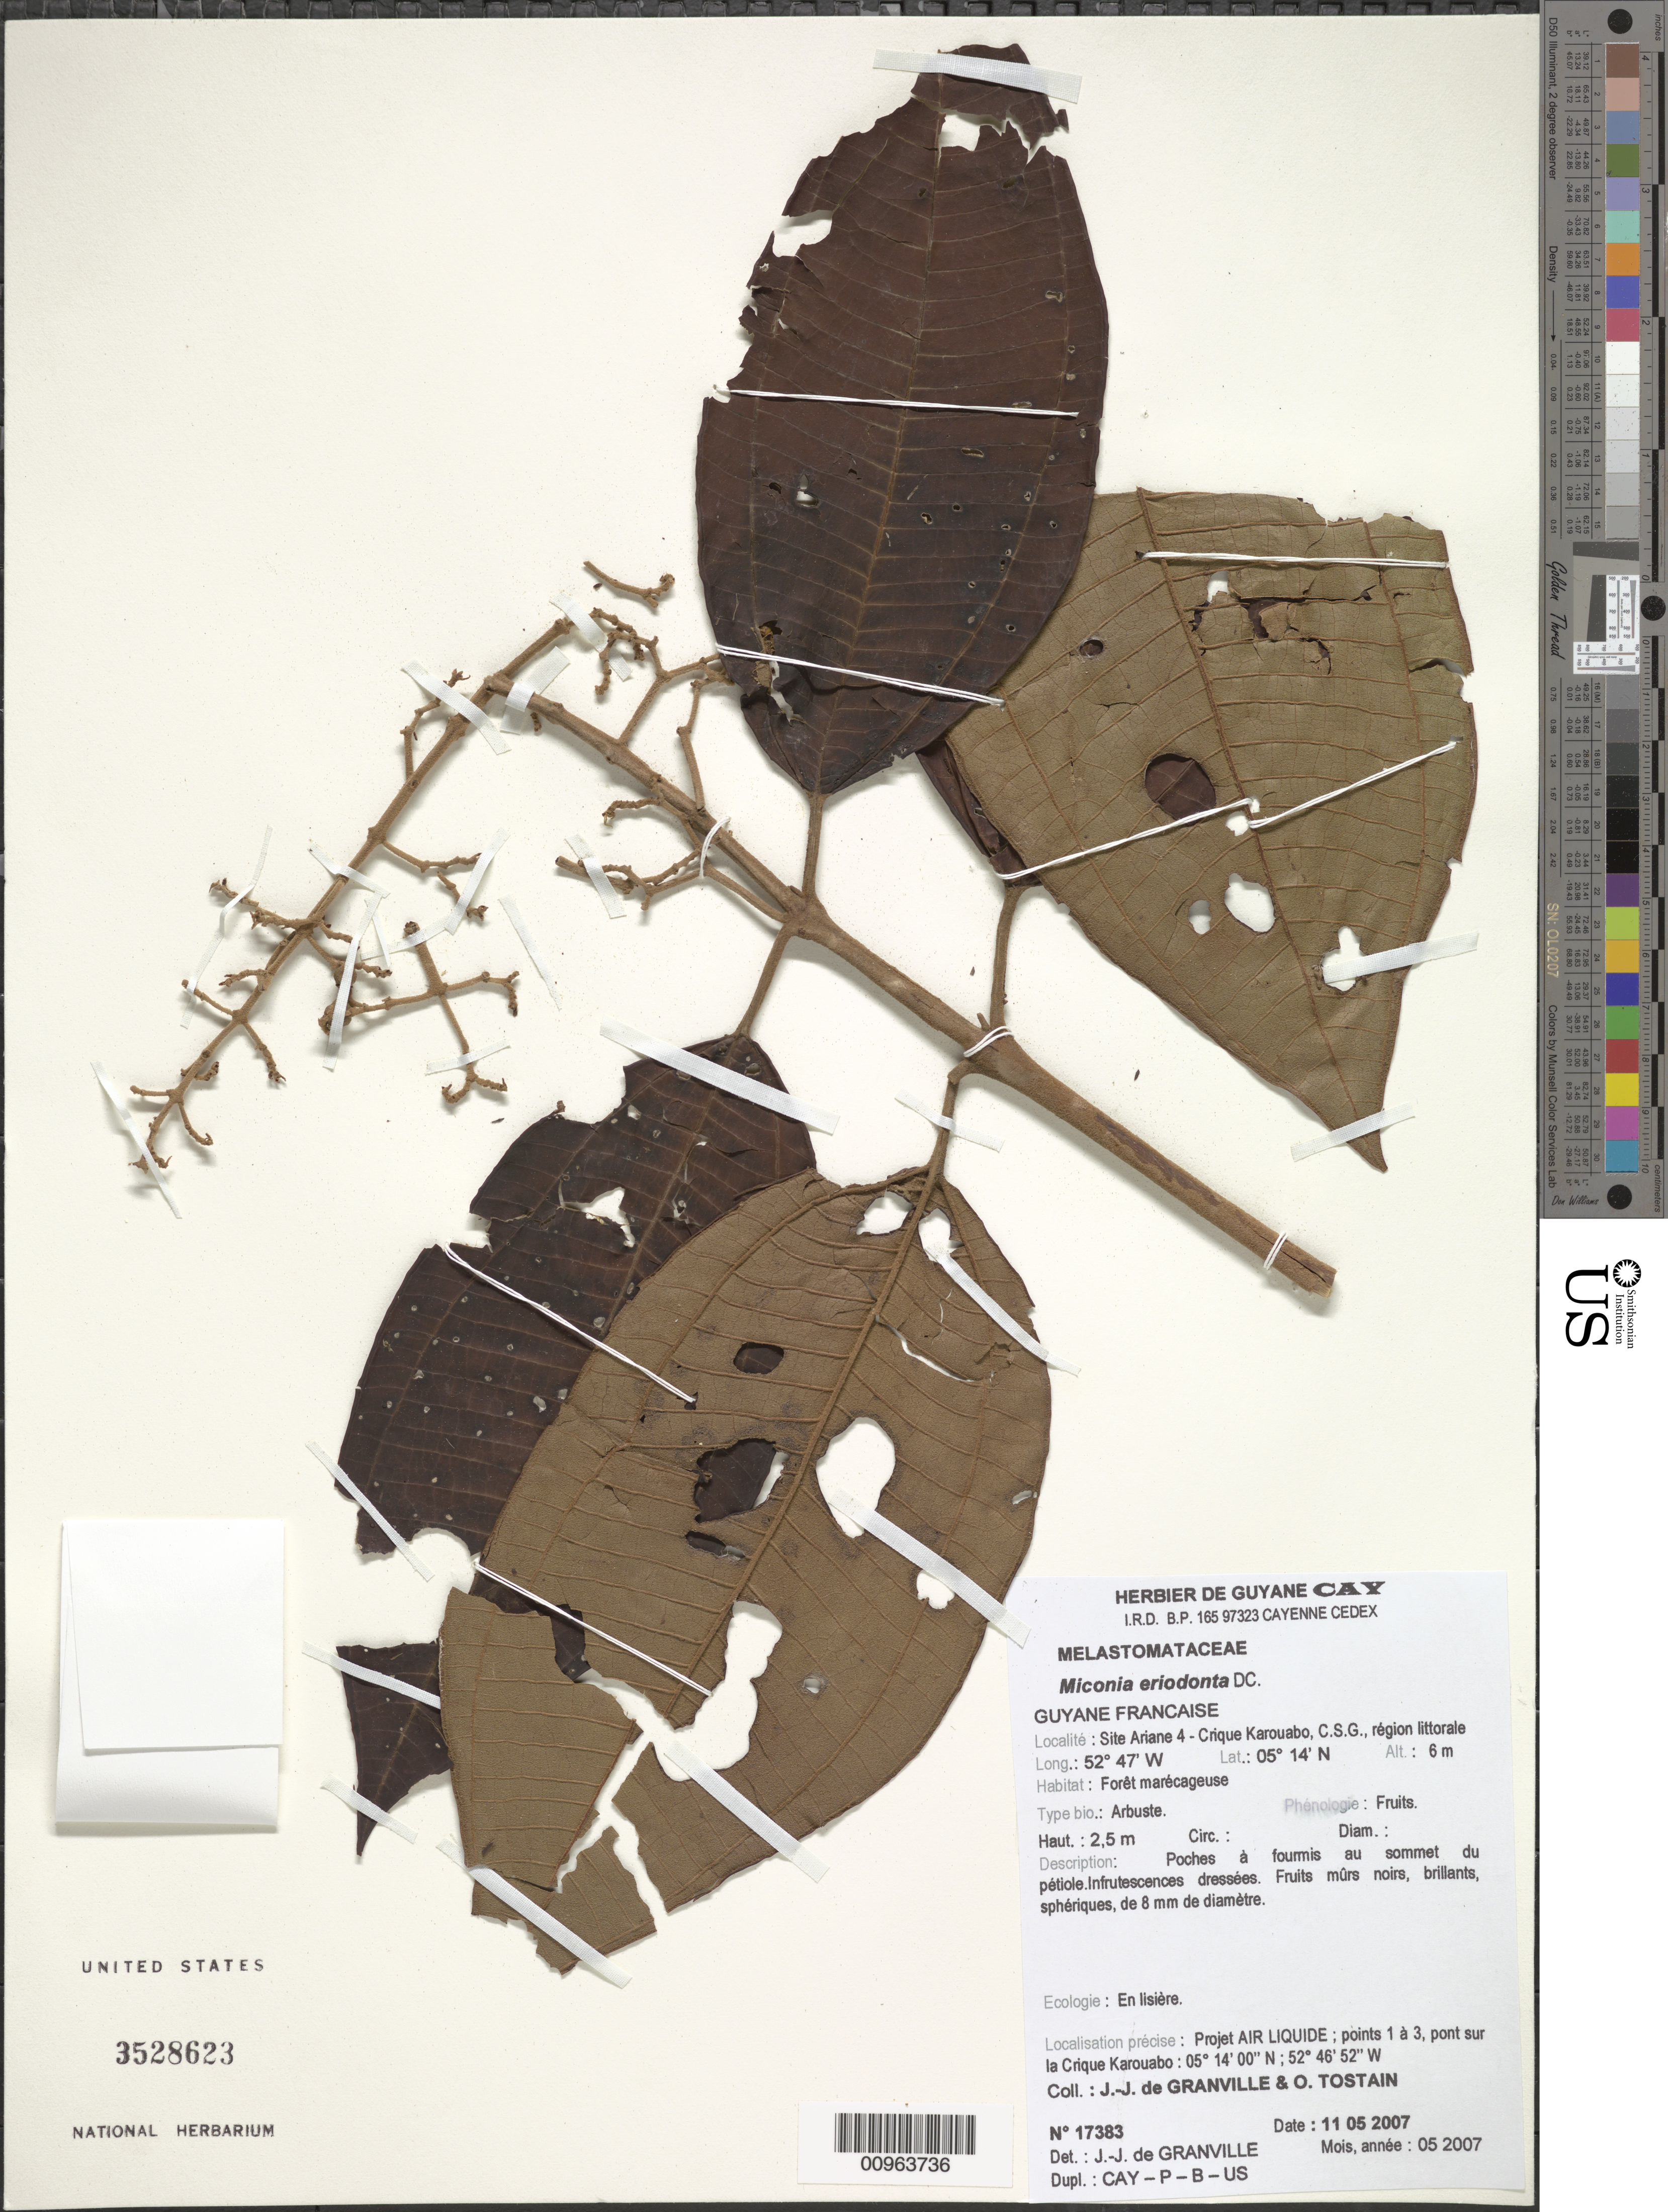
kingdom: Plantae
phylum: Tracheophyta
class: Magnoliopsida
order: Myrtales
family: Melastomataceae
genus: Miconia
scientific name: Miconia eriodonta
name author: DC.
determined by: Granville, J. J. de, (CAY), Institut de Recherche pour le Developpement (IRD) (FRENCH GUIANA)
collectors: J.-J. de Granville & O. Tostain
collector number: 17383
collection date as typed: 11-May-07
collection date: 2007-05-11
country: French Guiana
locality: Crique Karouabo, C.S.G., Site Ariane 4. Projet AIR LIQUIDE; points 1 a 3, pont sur la Crique Karouabo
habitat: Region littorale; foret marecageuse. En lisiere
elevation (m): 6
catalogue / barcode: US 3528623